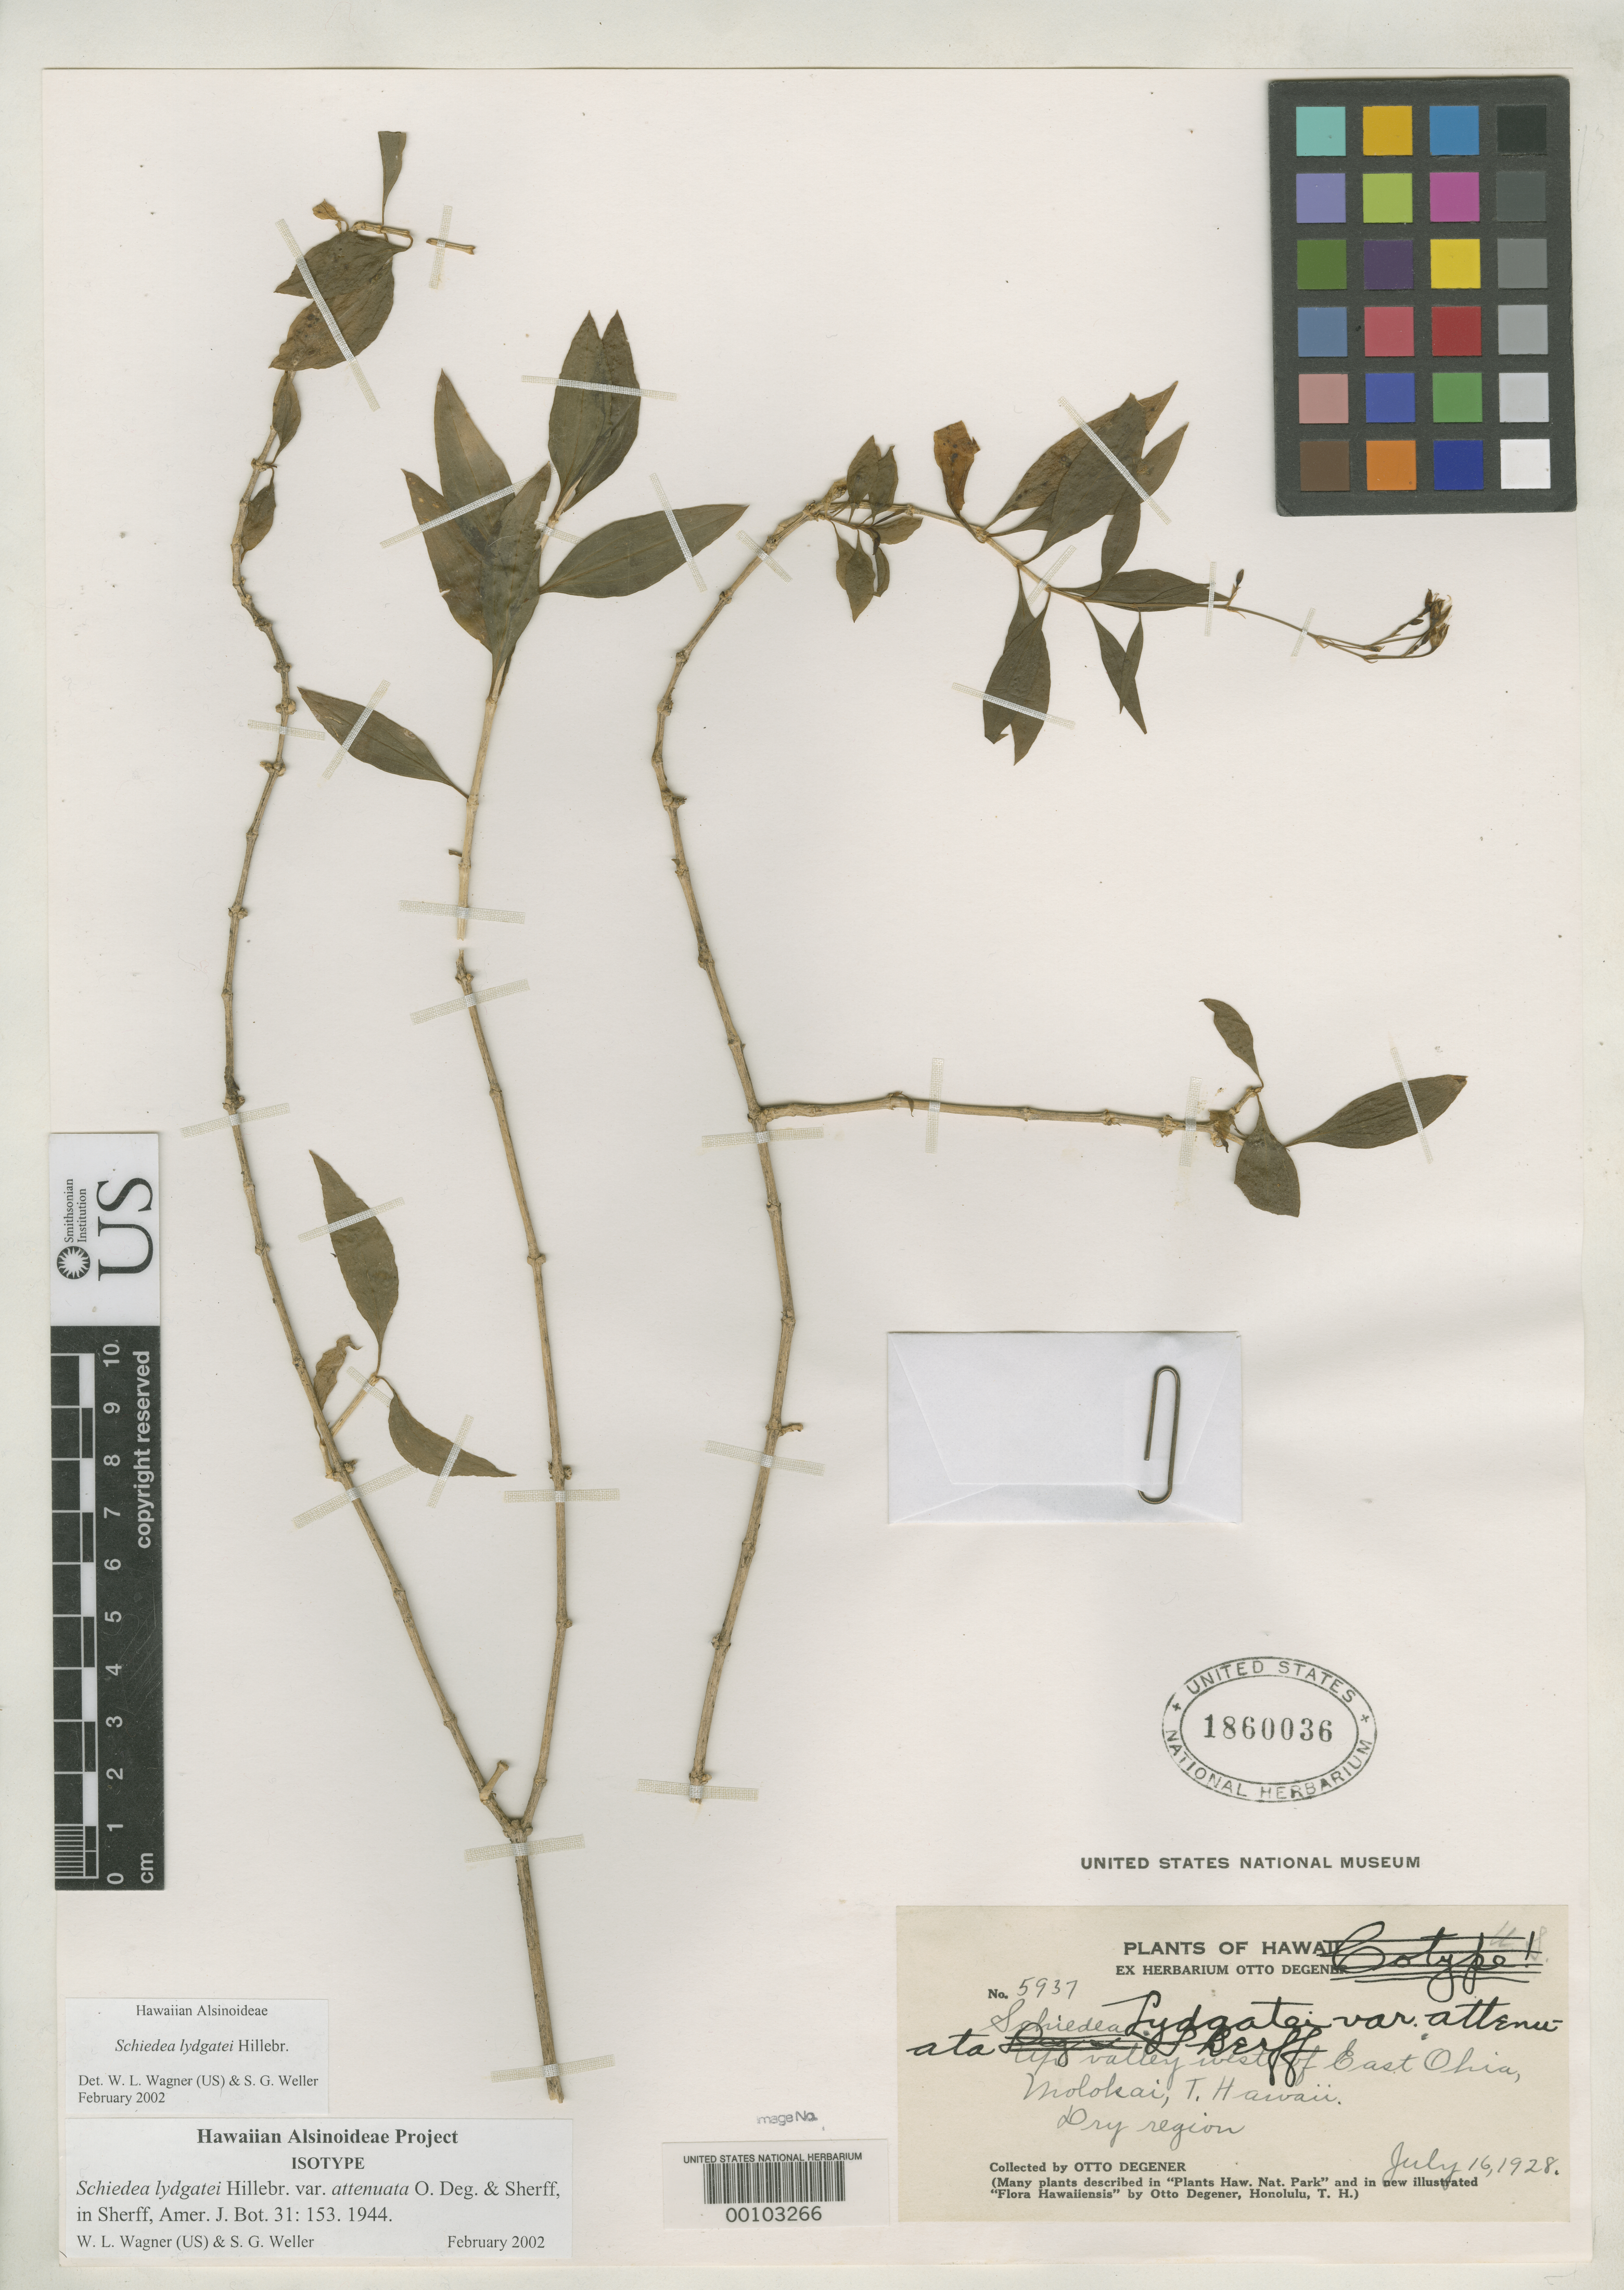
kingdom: Plantae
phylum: Tracheophyta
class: Magnoliopsida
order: Caryophyllales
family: Caryophyllaceae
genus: Schiedea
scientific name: Schiedea lydgatei var. attenuata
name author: O. Deg. & Sherff in Sherff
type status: Isotype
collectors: O. Degener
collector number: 5937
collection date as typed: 16 Jul 1928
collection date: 1928-07-16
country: United States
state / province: Hawaii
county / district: Maui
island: Moloka'i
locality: Valley west of east Ohio.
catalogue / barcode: US 1860036